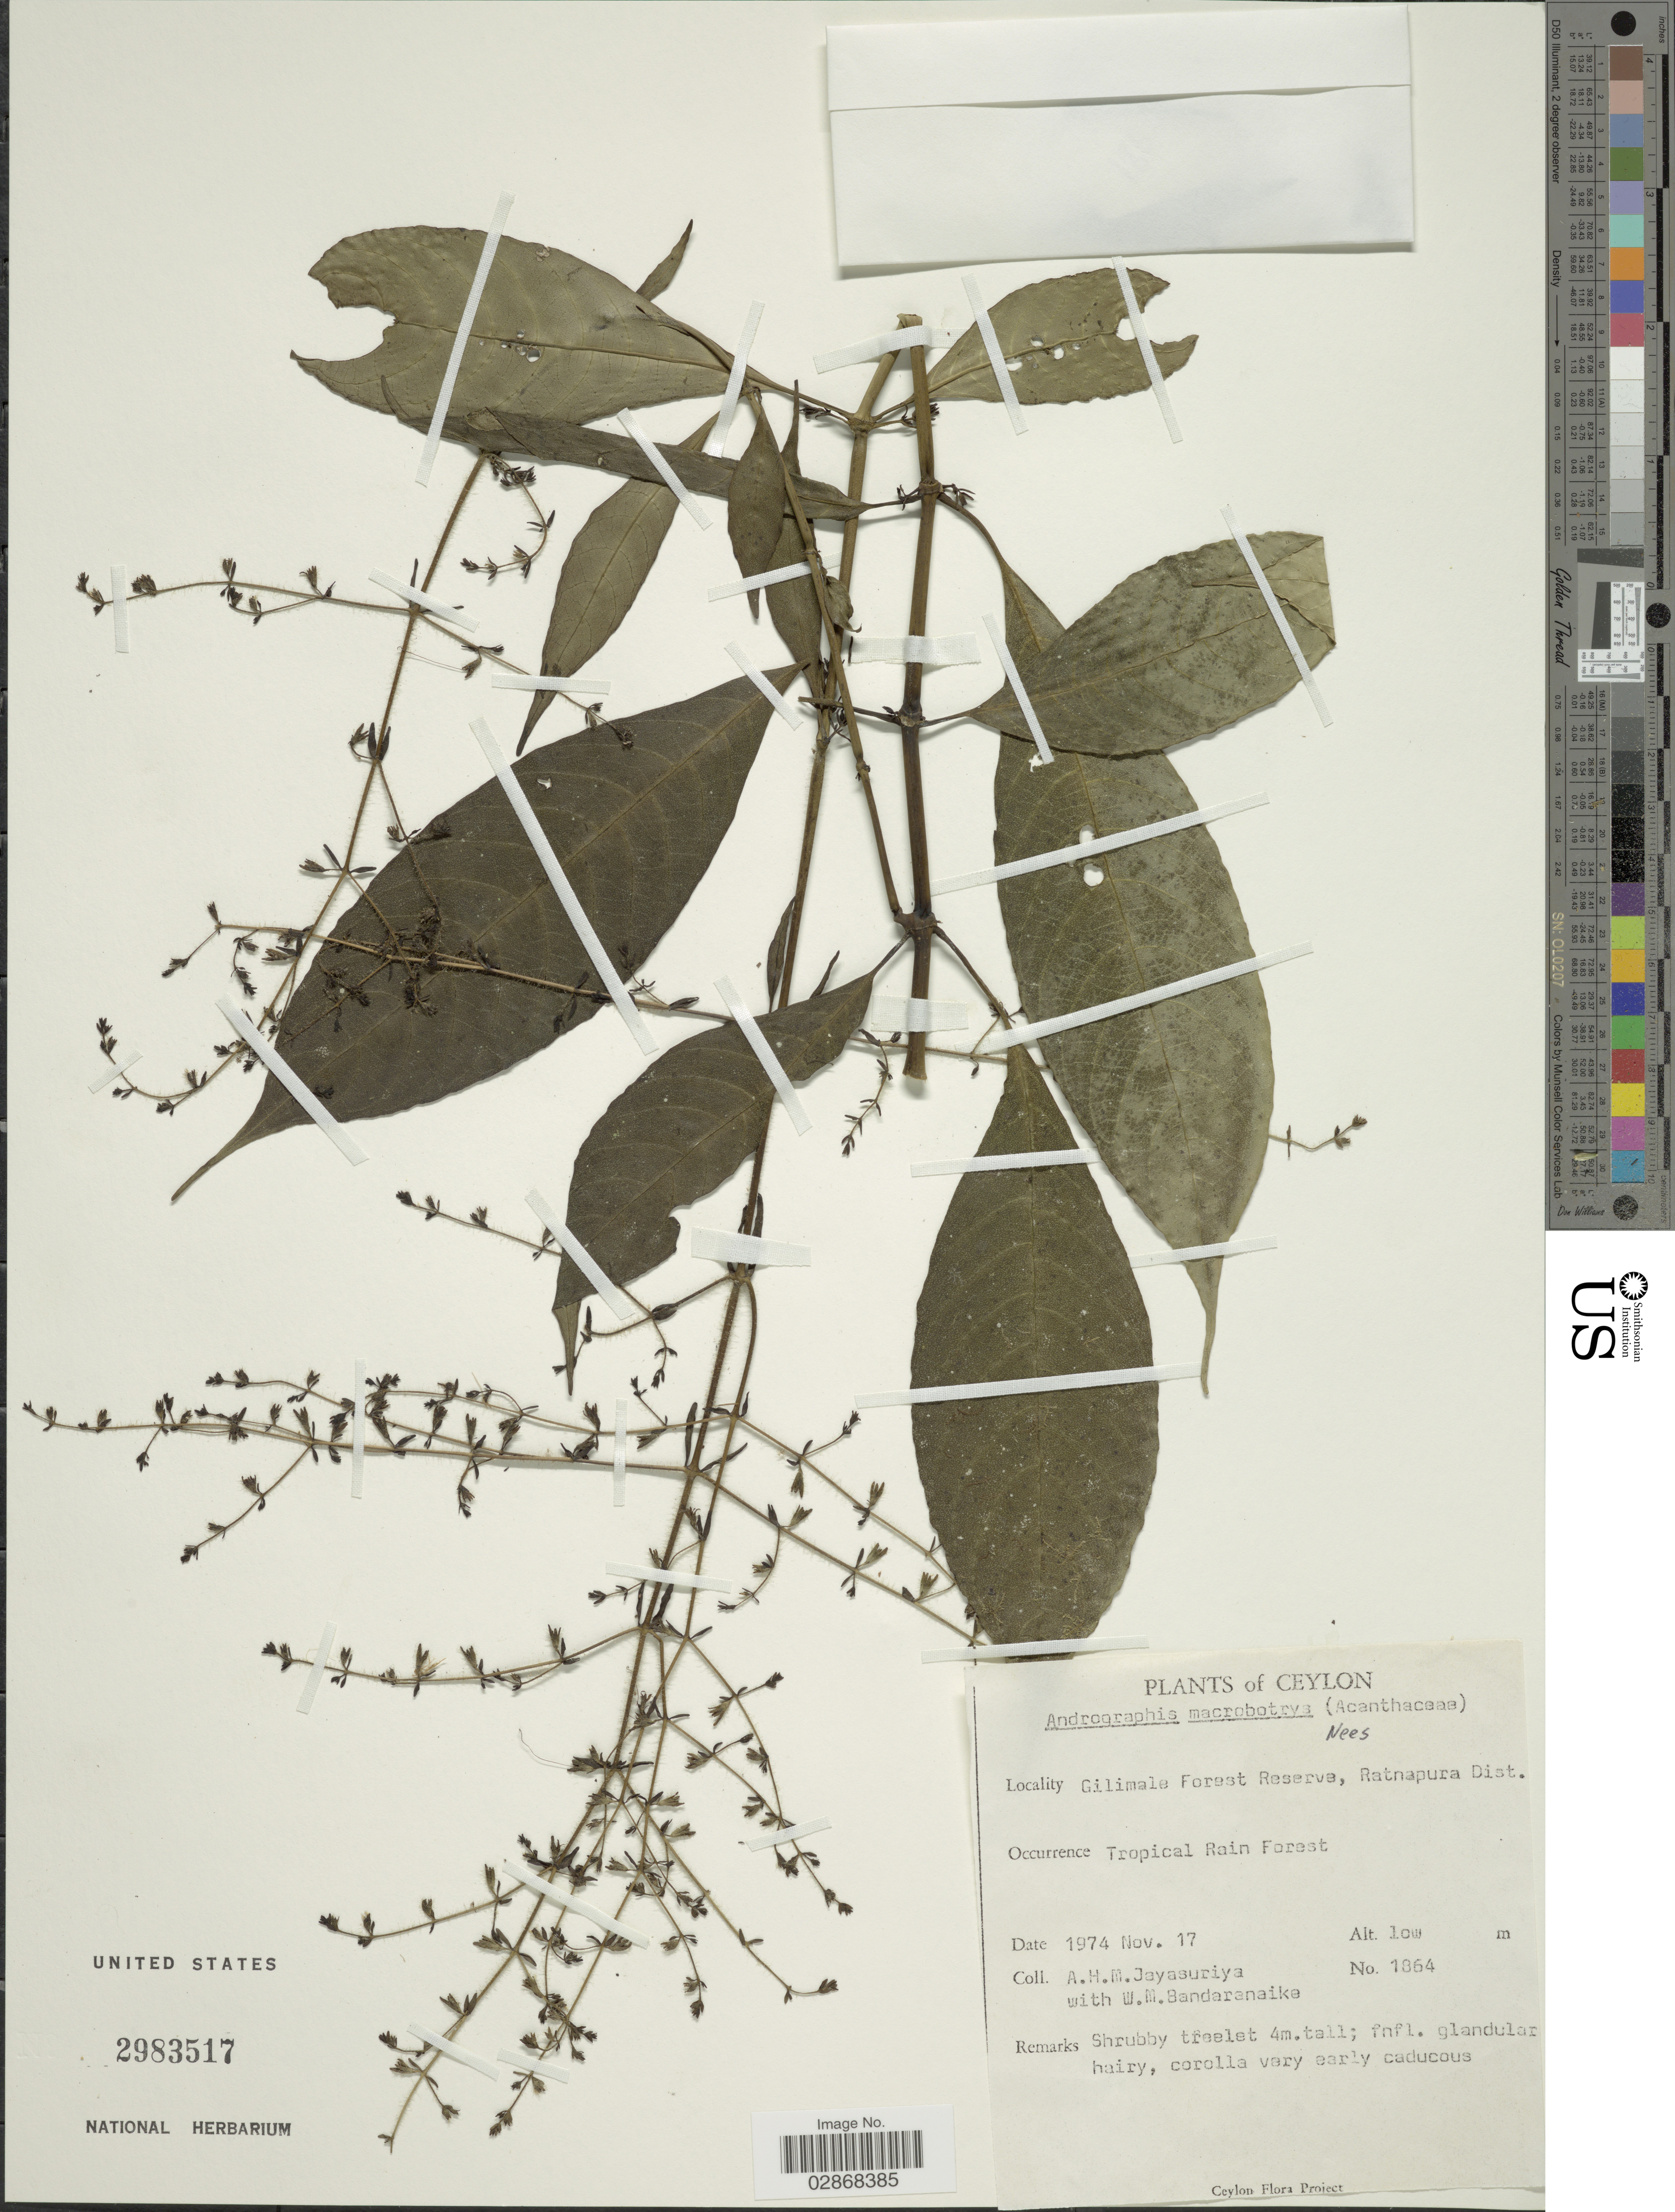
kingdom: Plantae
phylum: Tracheophyta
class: Magnoliopsida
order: Lamiales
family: Acanthaceae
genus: Andrographis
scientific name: Andrographis ceylanica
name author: Nees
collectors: A. H. Jayasuriya & W. Bandaranayake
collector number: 1964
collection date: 1974-11-17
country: Sri Lanka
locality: Ceylon. Gilimale Forest Reserve, Ratnapura Dist.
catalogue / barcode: US 2983517